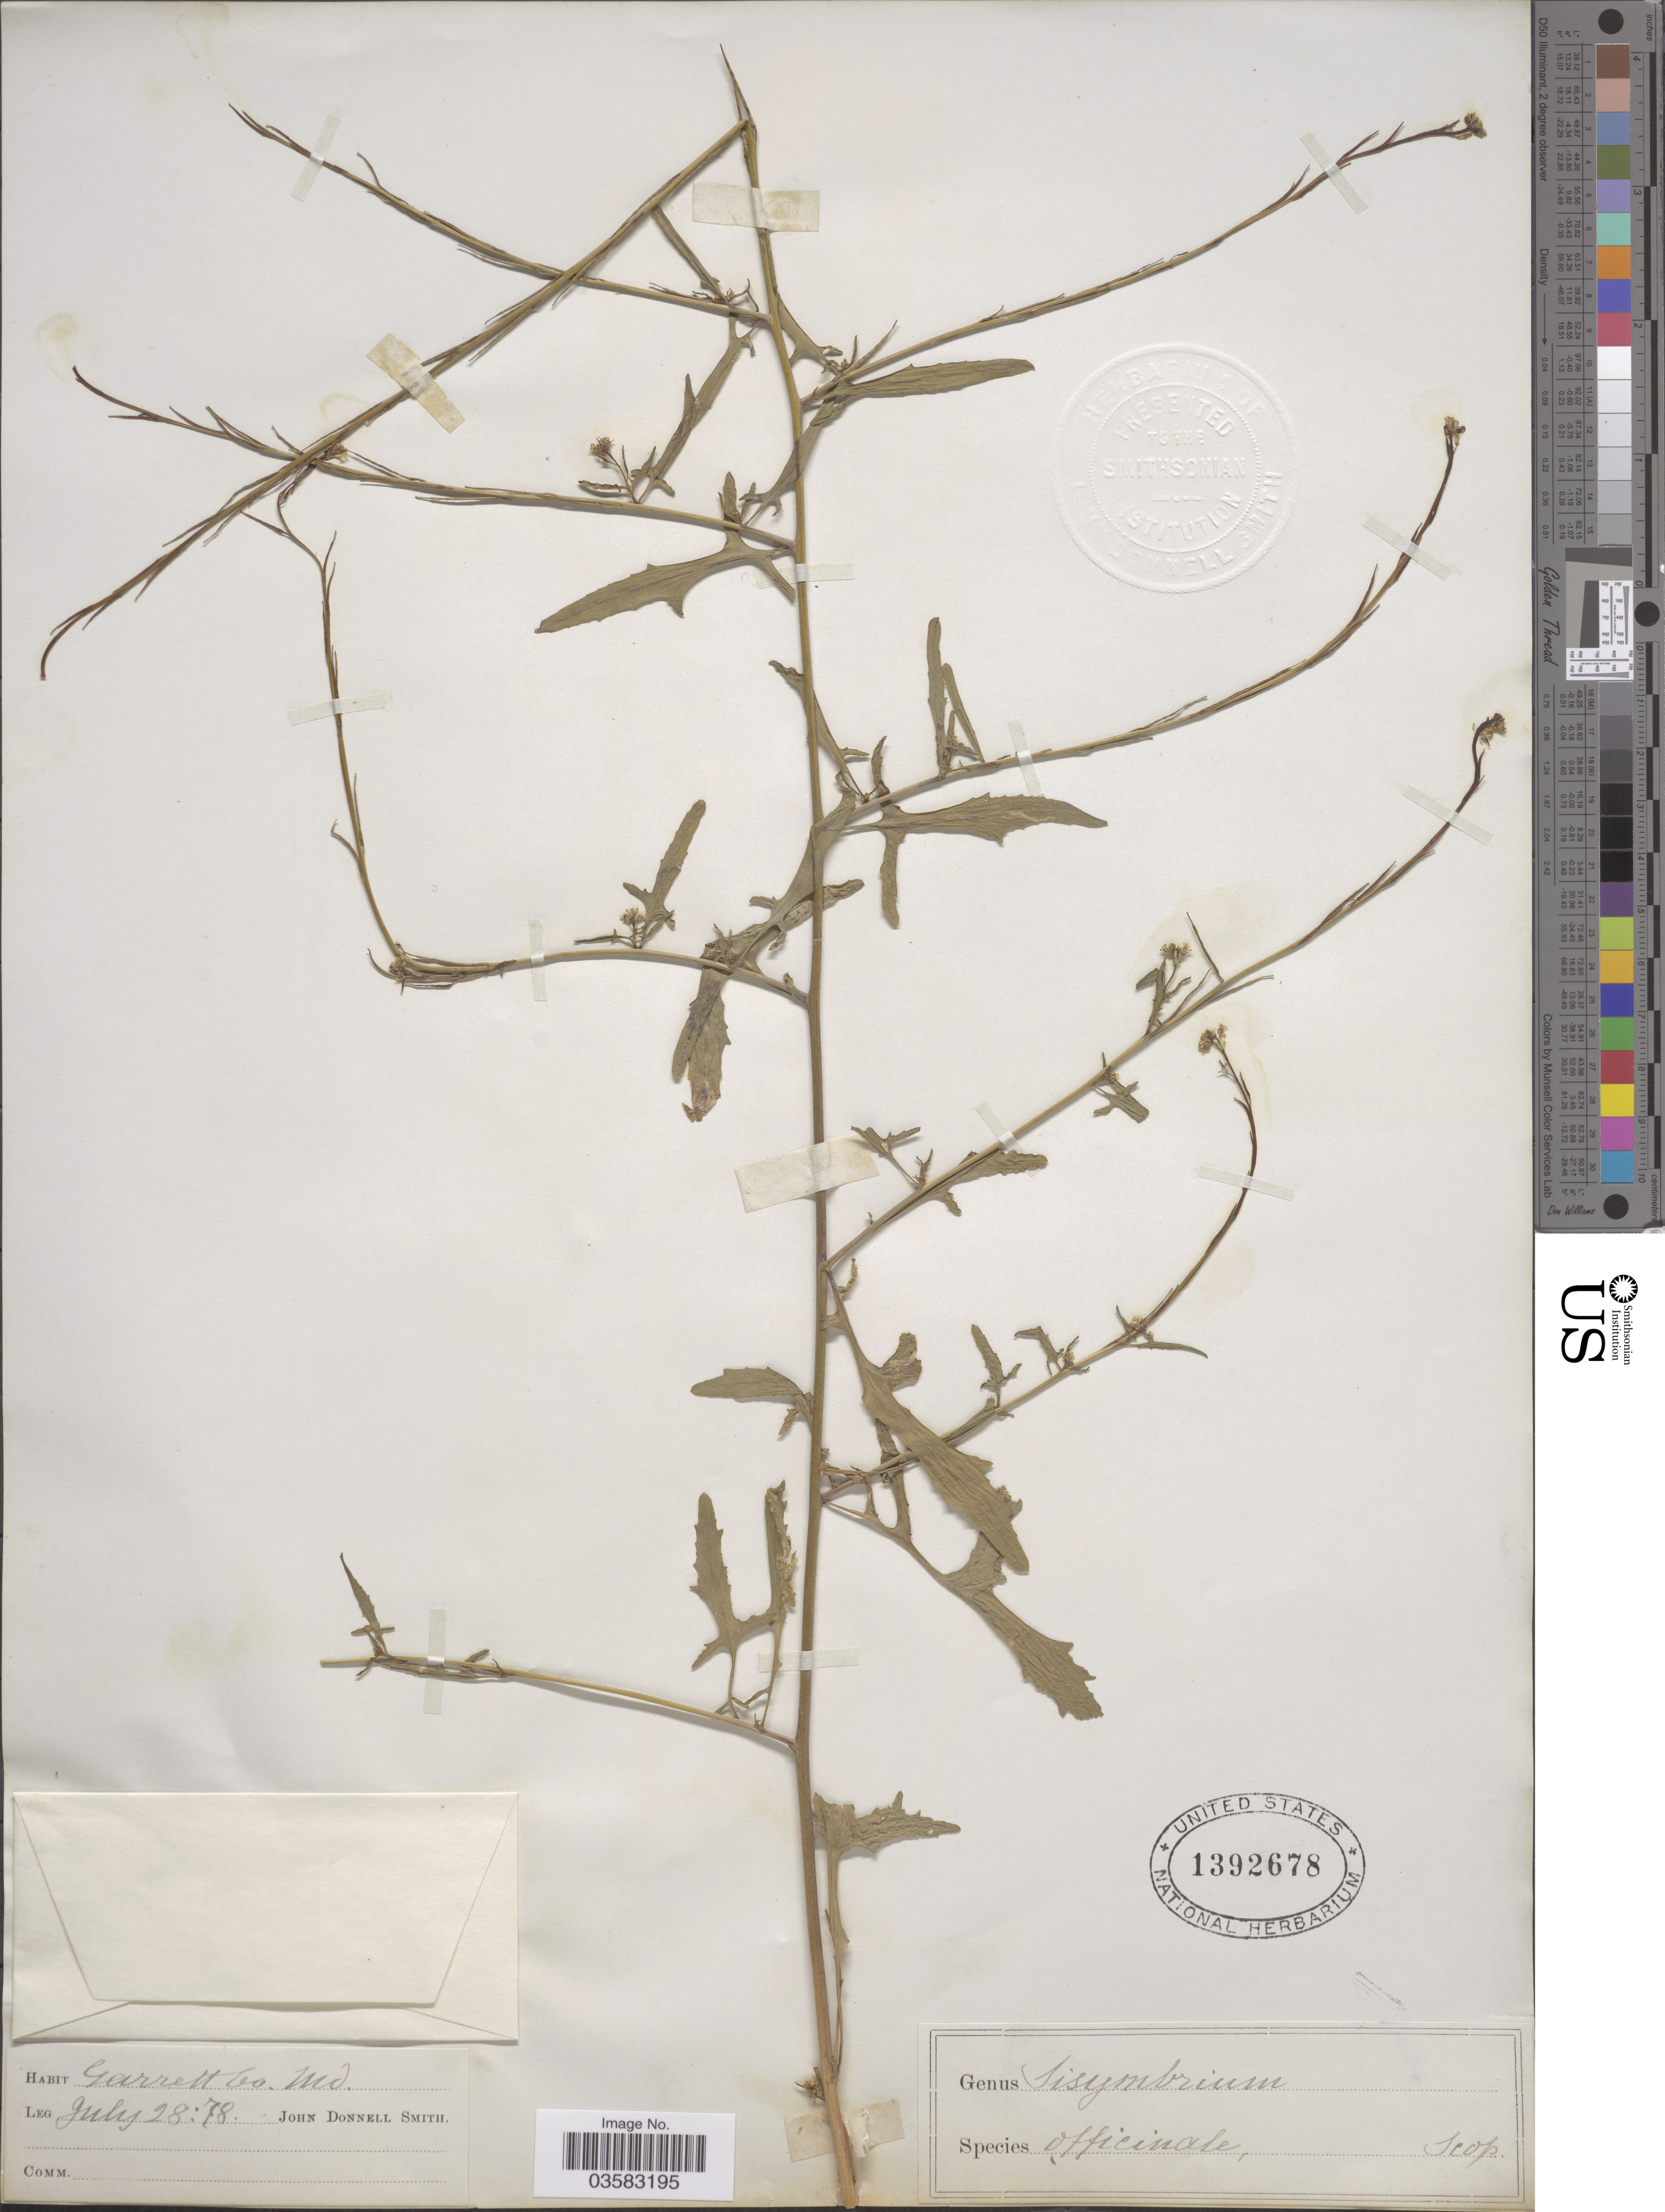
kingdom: Plantae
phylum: Tracheophyta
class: Magnoliopsida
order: Brassicales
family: Brassicaceae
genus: Sisymbrium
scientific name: Sisymbrium officinale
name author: (L.) Scop.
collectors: J. Donnell Smith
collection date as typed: Transcribed d/m/y: 28/7/78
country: United States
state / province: Maryland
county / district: Garrett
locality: Garrett Co.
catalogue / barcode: US 1392678